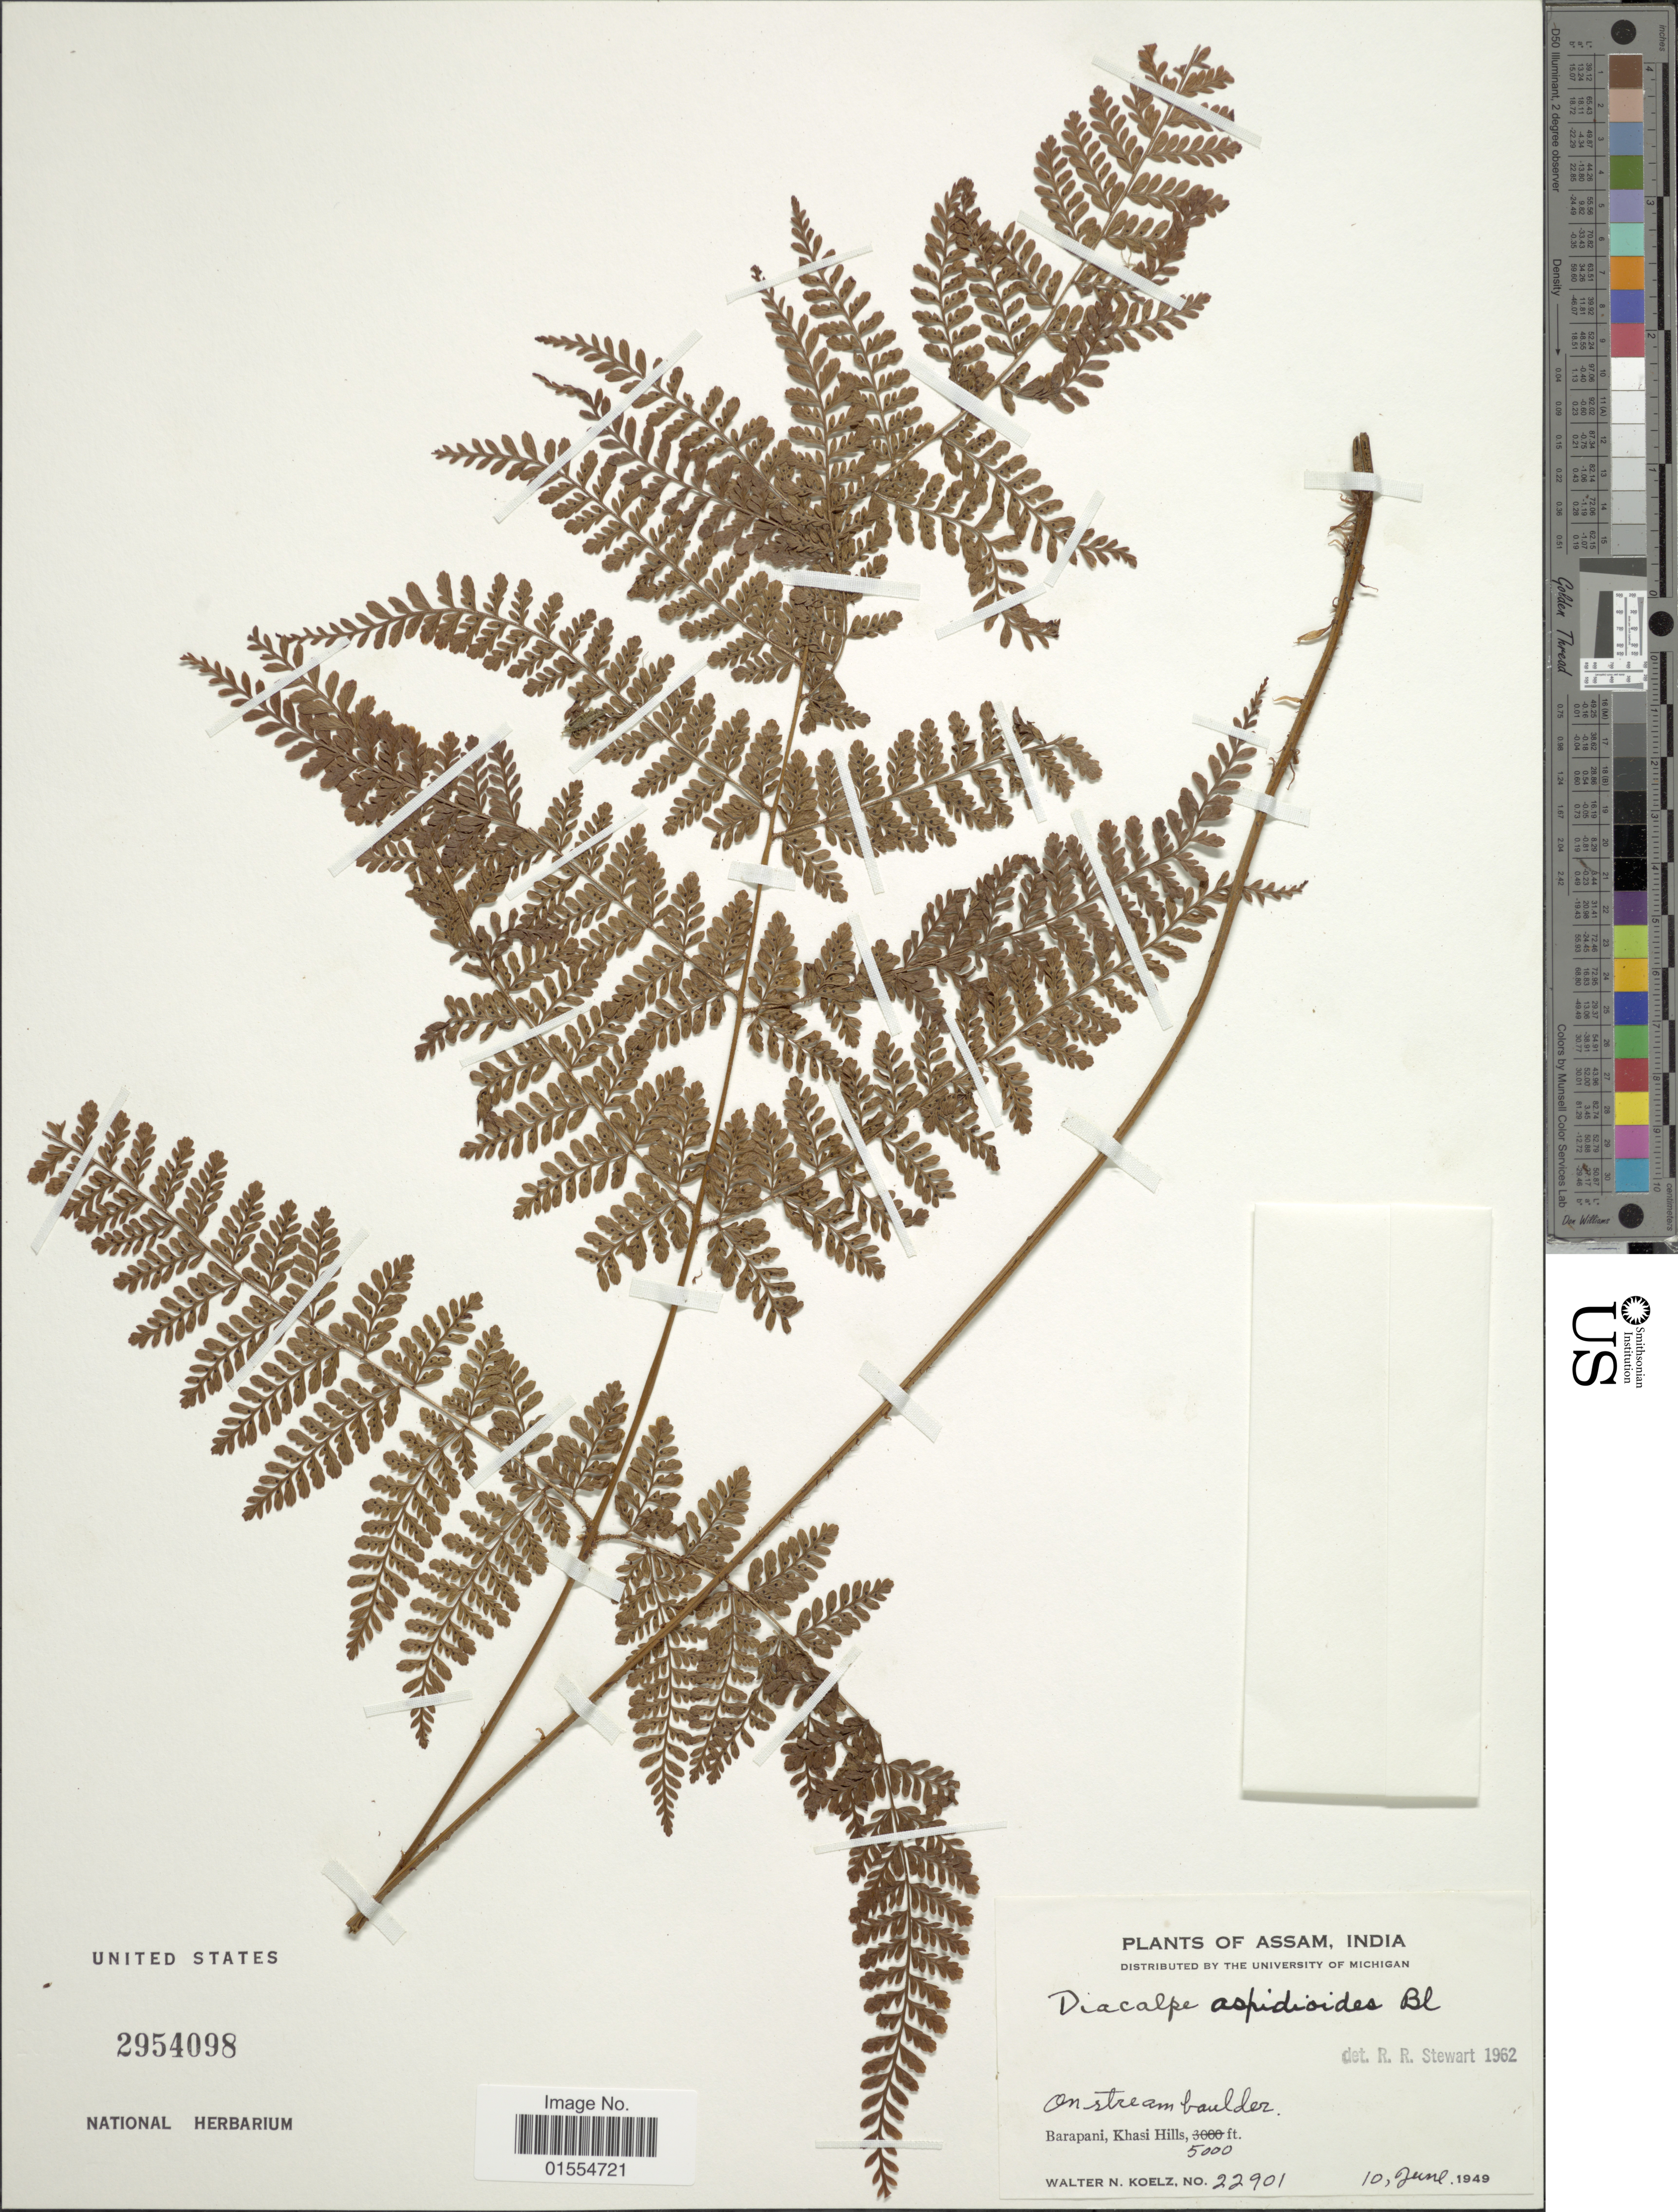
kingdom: Plantae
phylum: Tracheophyta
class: Polypodiopsida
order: Polypodiales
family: Dryopteridaceae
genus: Dryopteris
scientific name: Dryopteris pseudocaenopteris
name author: (Kunze) Li Bing Zhang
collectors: W. N. Koelz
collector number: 22901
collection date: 1949-06-10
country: India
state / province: Meghalaya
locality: Assam, India, Barapani, Khasi Hills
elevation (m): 1524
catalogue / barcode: US 2954098